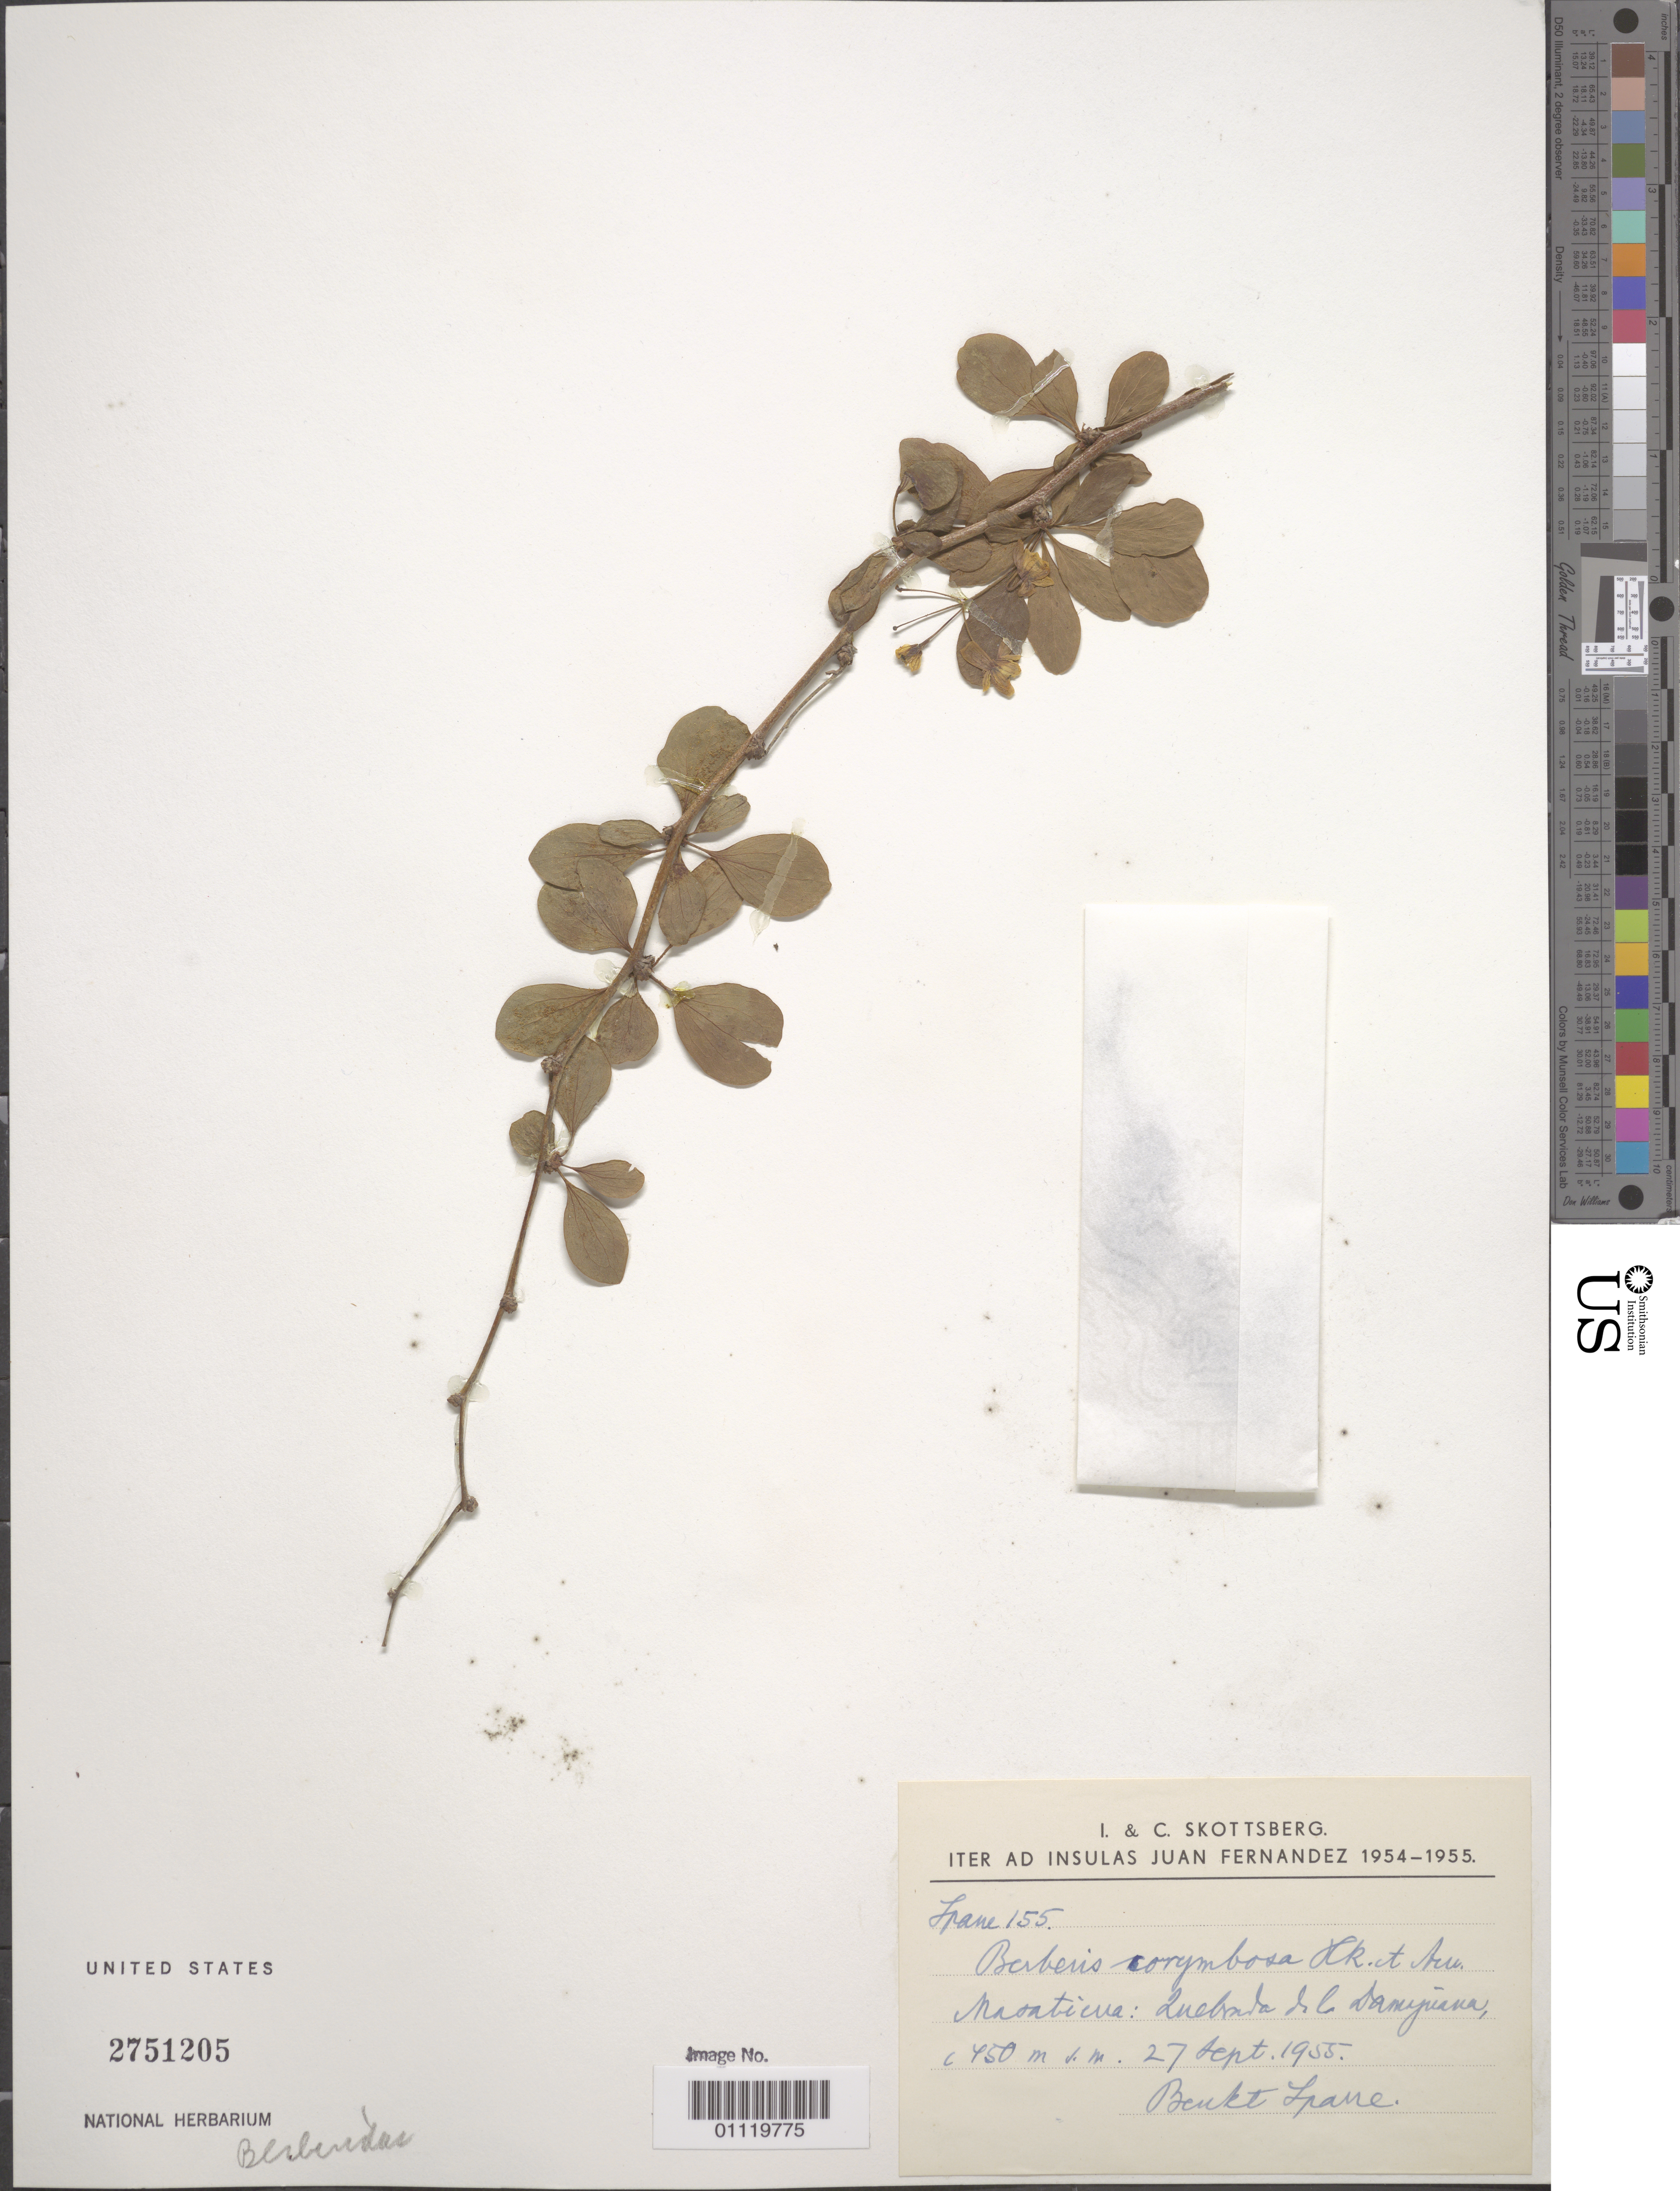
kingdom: Plantae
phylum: Tracheophyta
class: Magnoliopsida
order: Ranunculales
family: Berberidaceae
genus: Berberis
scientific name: Berberis corymbosa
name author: Hook. & Arn.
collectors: C. Skottsberg & I. Skottsberg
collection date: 1955-09-27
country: Chile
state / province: Valparaíso (V)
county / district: Valparaíso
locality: Juan Fernandez Islands; Mas a Tierra (Robinson Crusoe) Island, by a quebrada (gorge/stream).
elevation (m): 450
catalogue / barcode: US 2751205